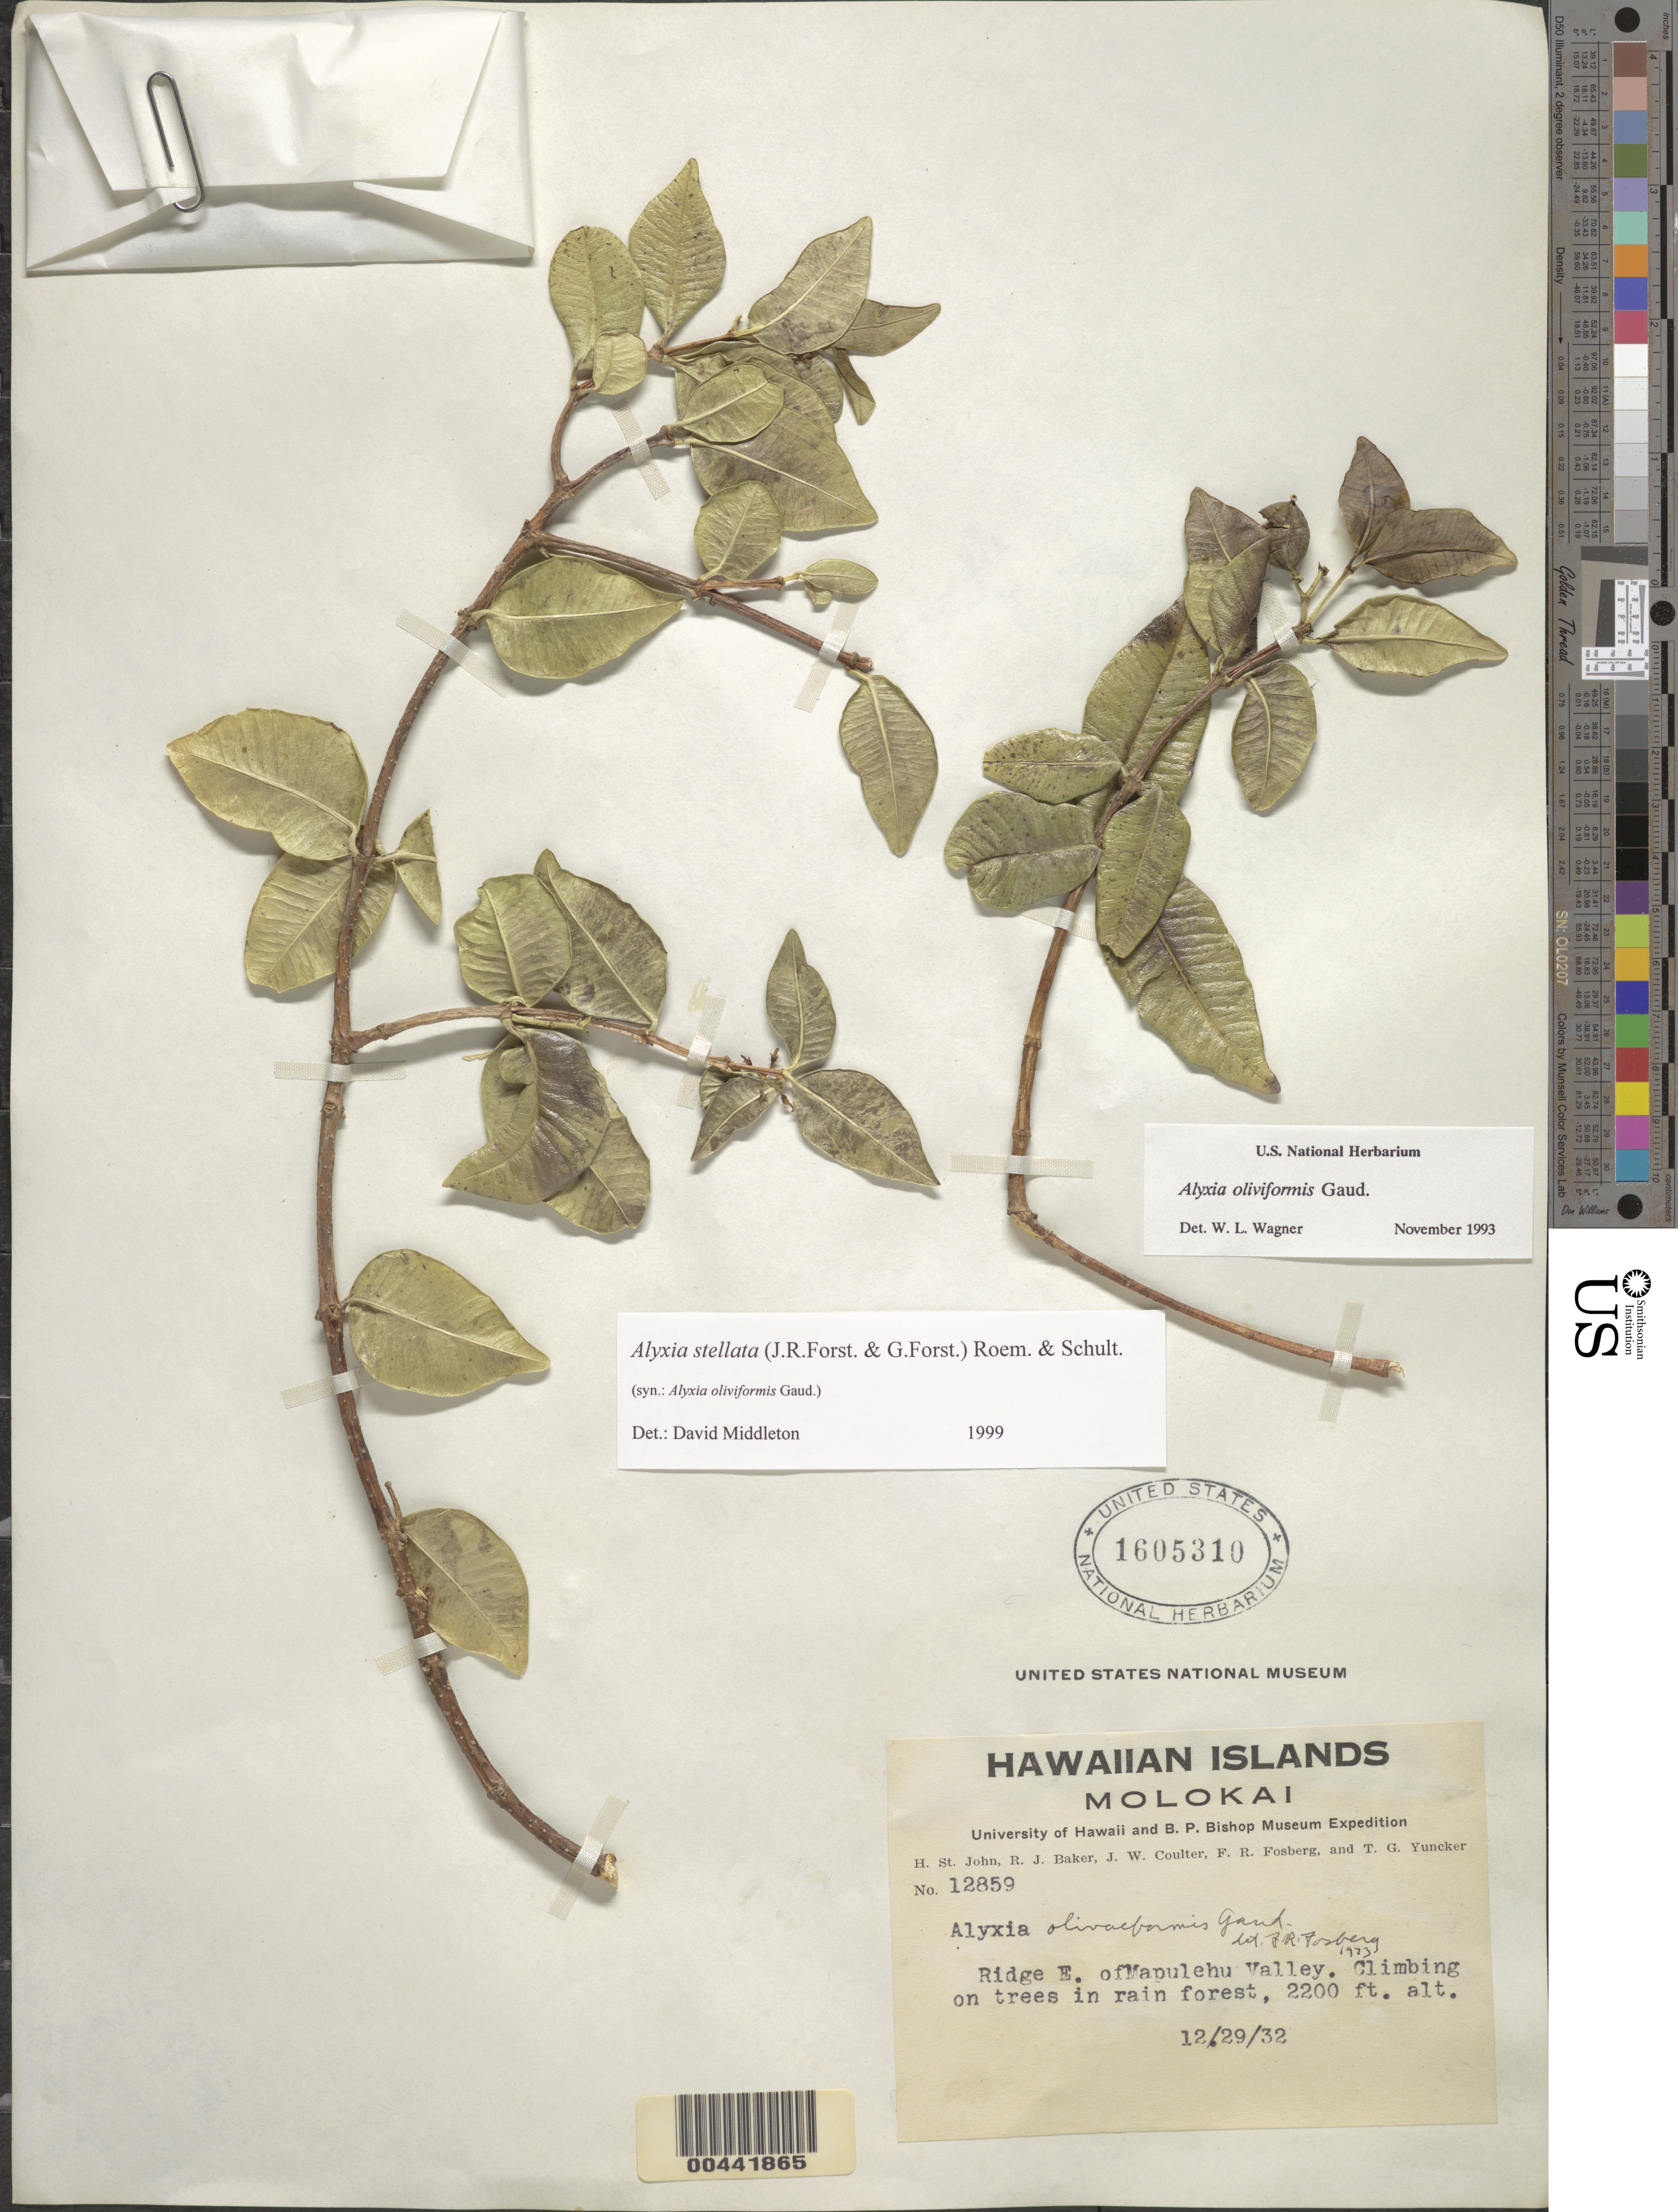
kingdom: Plantae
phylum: Tracheophyta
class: Magnoliopsida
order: Gentianales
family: Apocynaceae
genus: Alyxia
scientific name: Alyxia stellata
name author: (J.R. Forst. & G. Forst.) Roem. & Schult.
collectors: H. St. John, R. J. Baker, J. W. Coulter & F. R. Fosberg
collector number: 12859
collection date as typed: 29 Dec 1932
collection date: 1932-12-29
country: United States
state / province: Hawaii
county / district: Maui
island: Moloka'i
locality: Ridge E of Mapulehu Valley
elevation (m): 671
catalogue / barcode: US 1605310